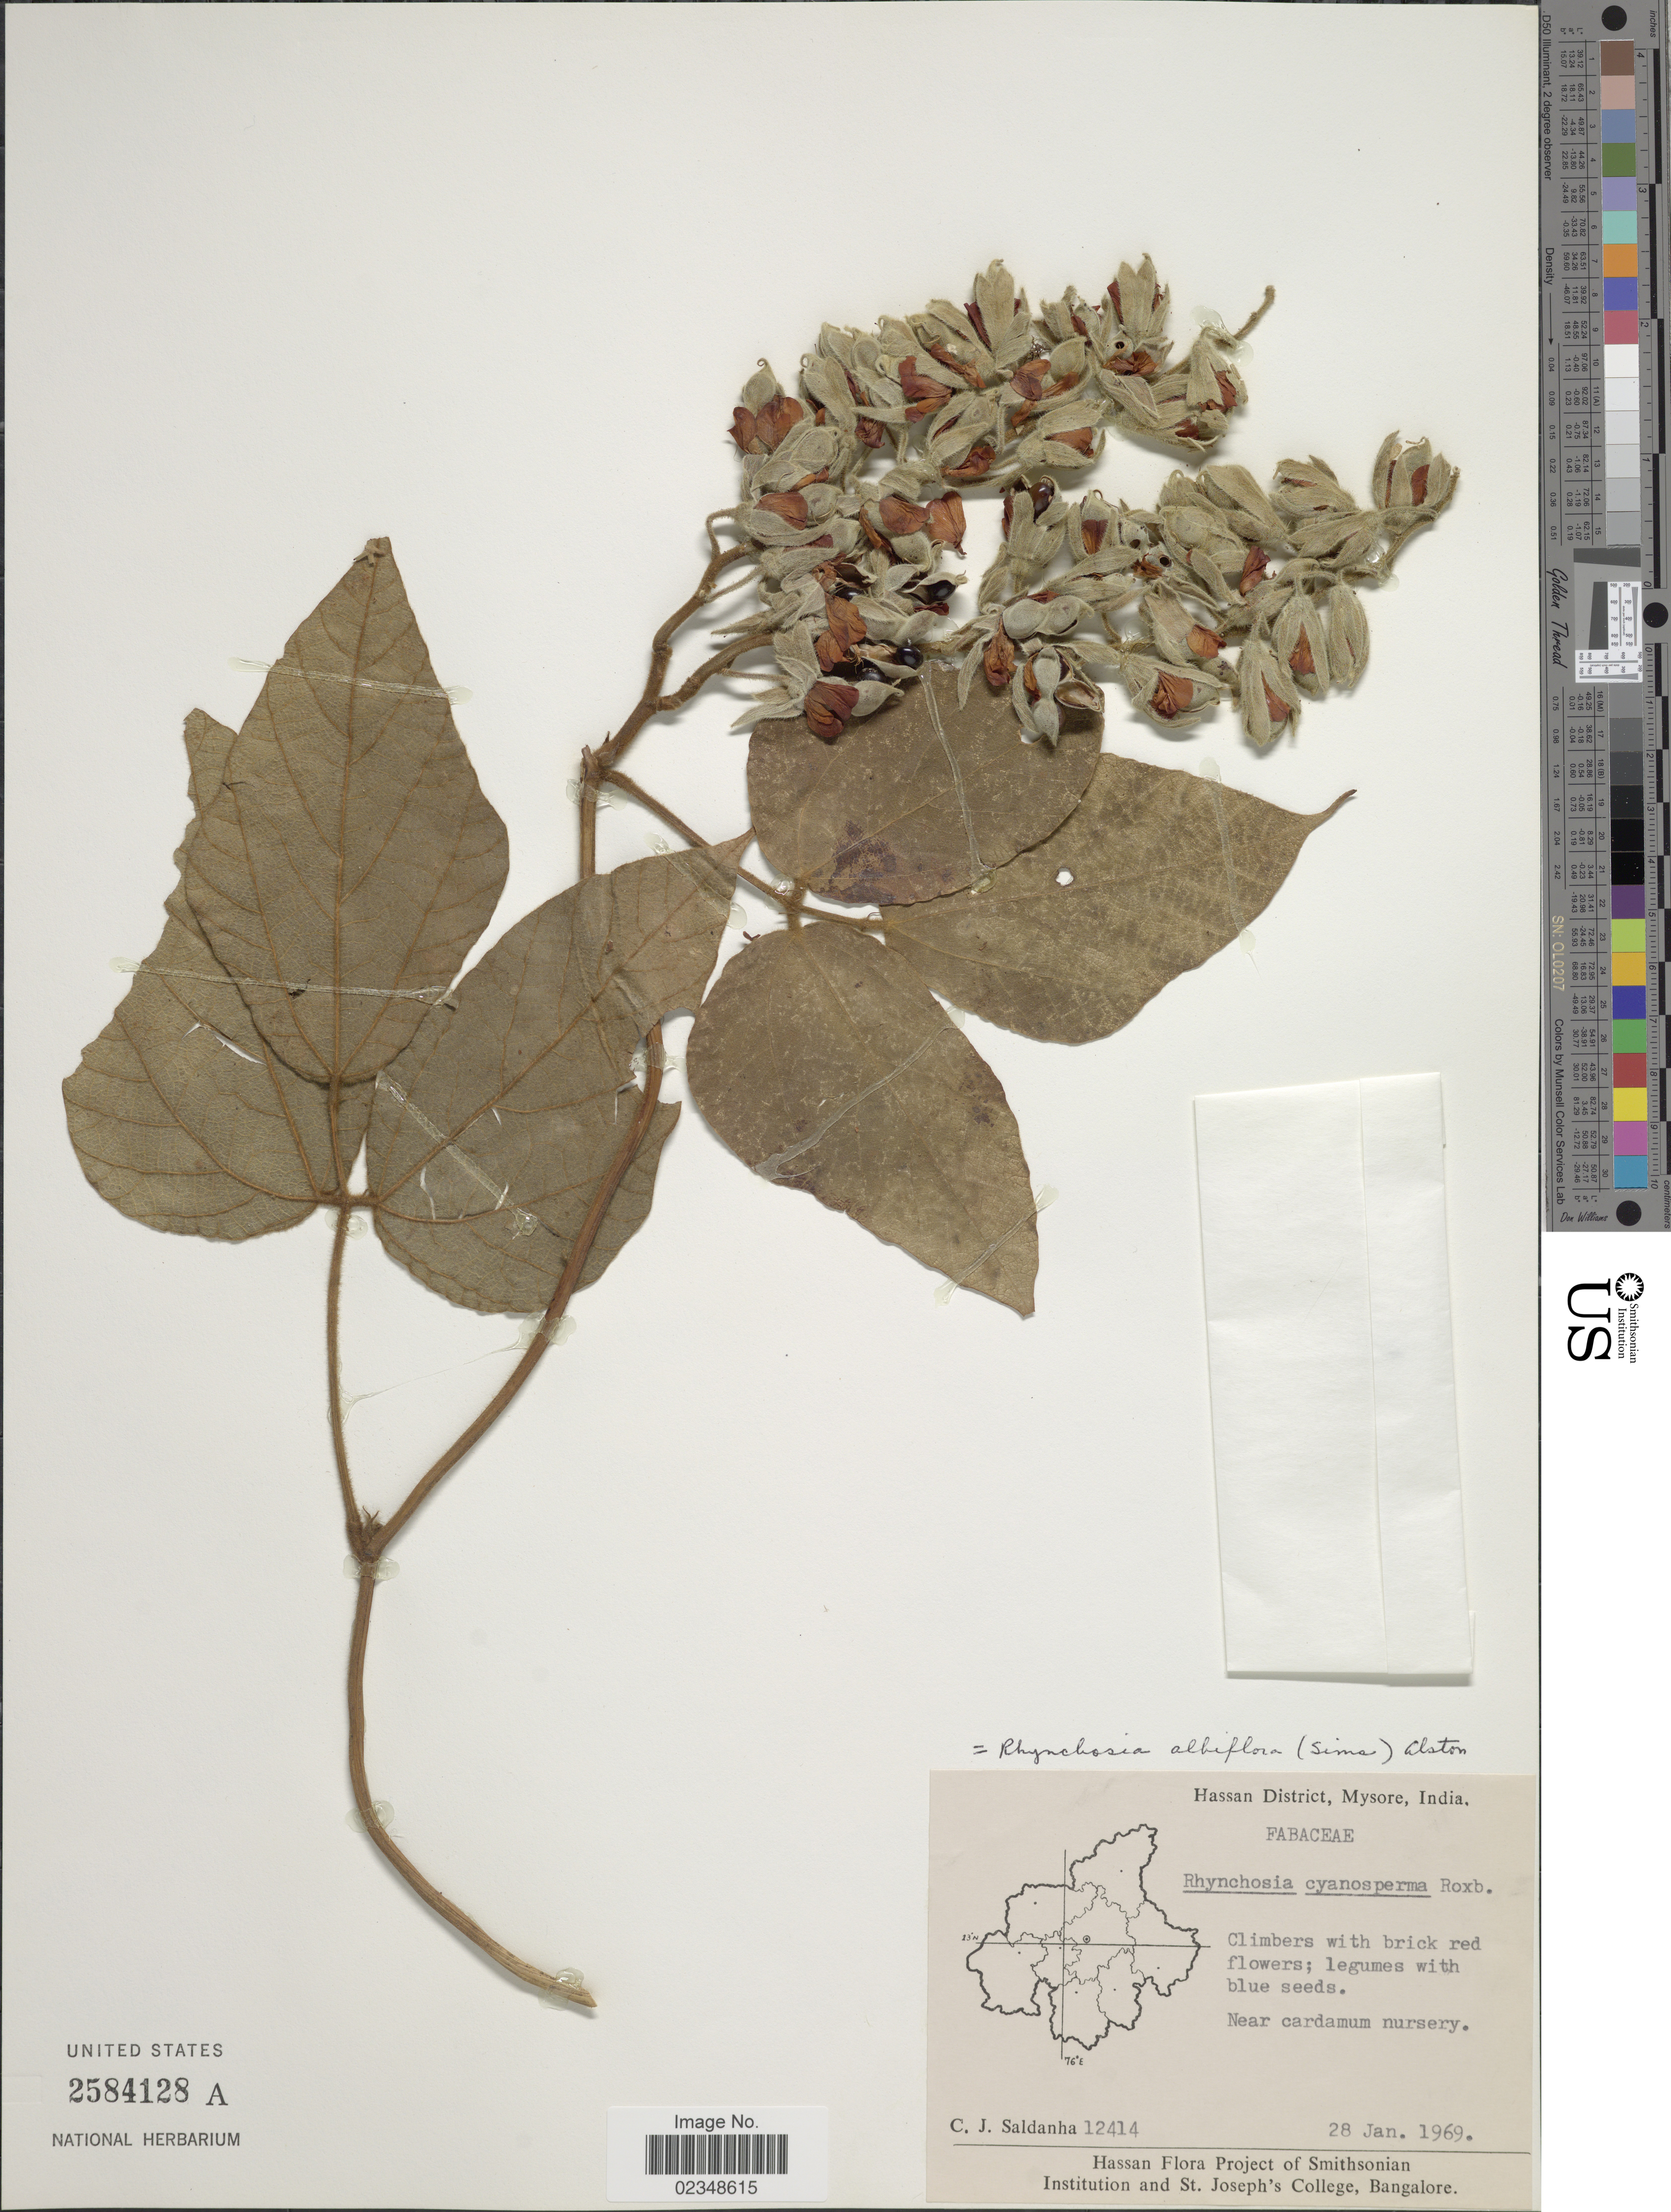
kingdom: Plantae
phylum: Tracheophyta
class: Magnoliopsida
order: Fabales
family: Fabaceae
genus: Rhynchosia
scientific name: Rhynchosia albiflora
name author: (Sims) Alston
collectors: C. J. Saldanha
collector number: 12414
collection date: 1969-01-28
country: India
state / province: Karnataka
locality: Hassan District, Mysore, Near cardamum nursery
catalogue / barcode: US 2584128A